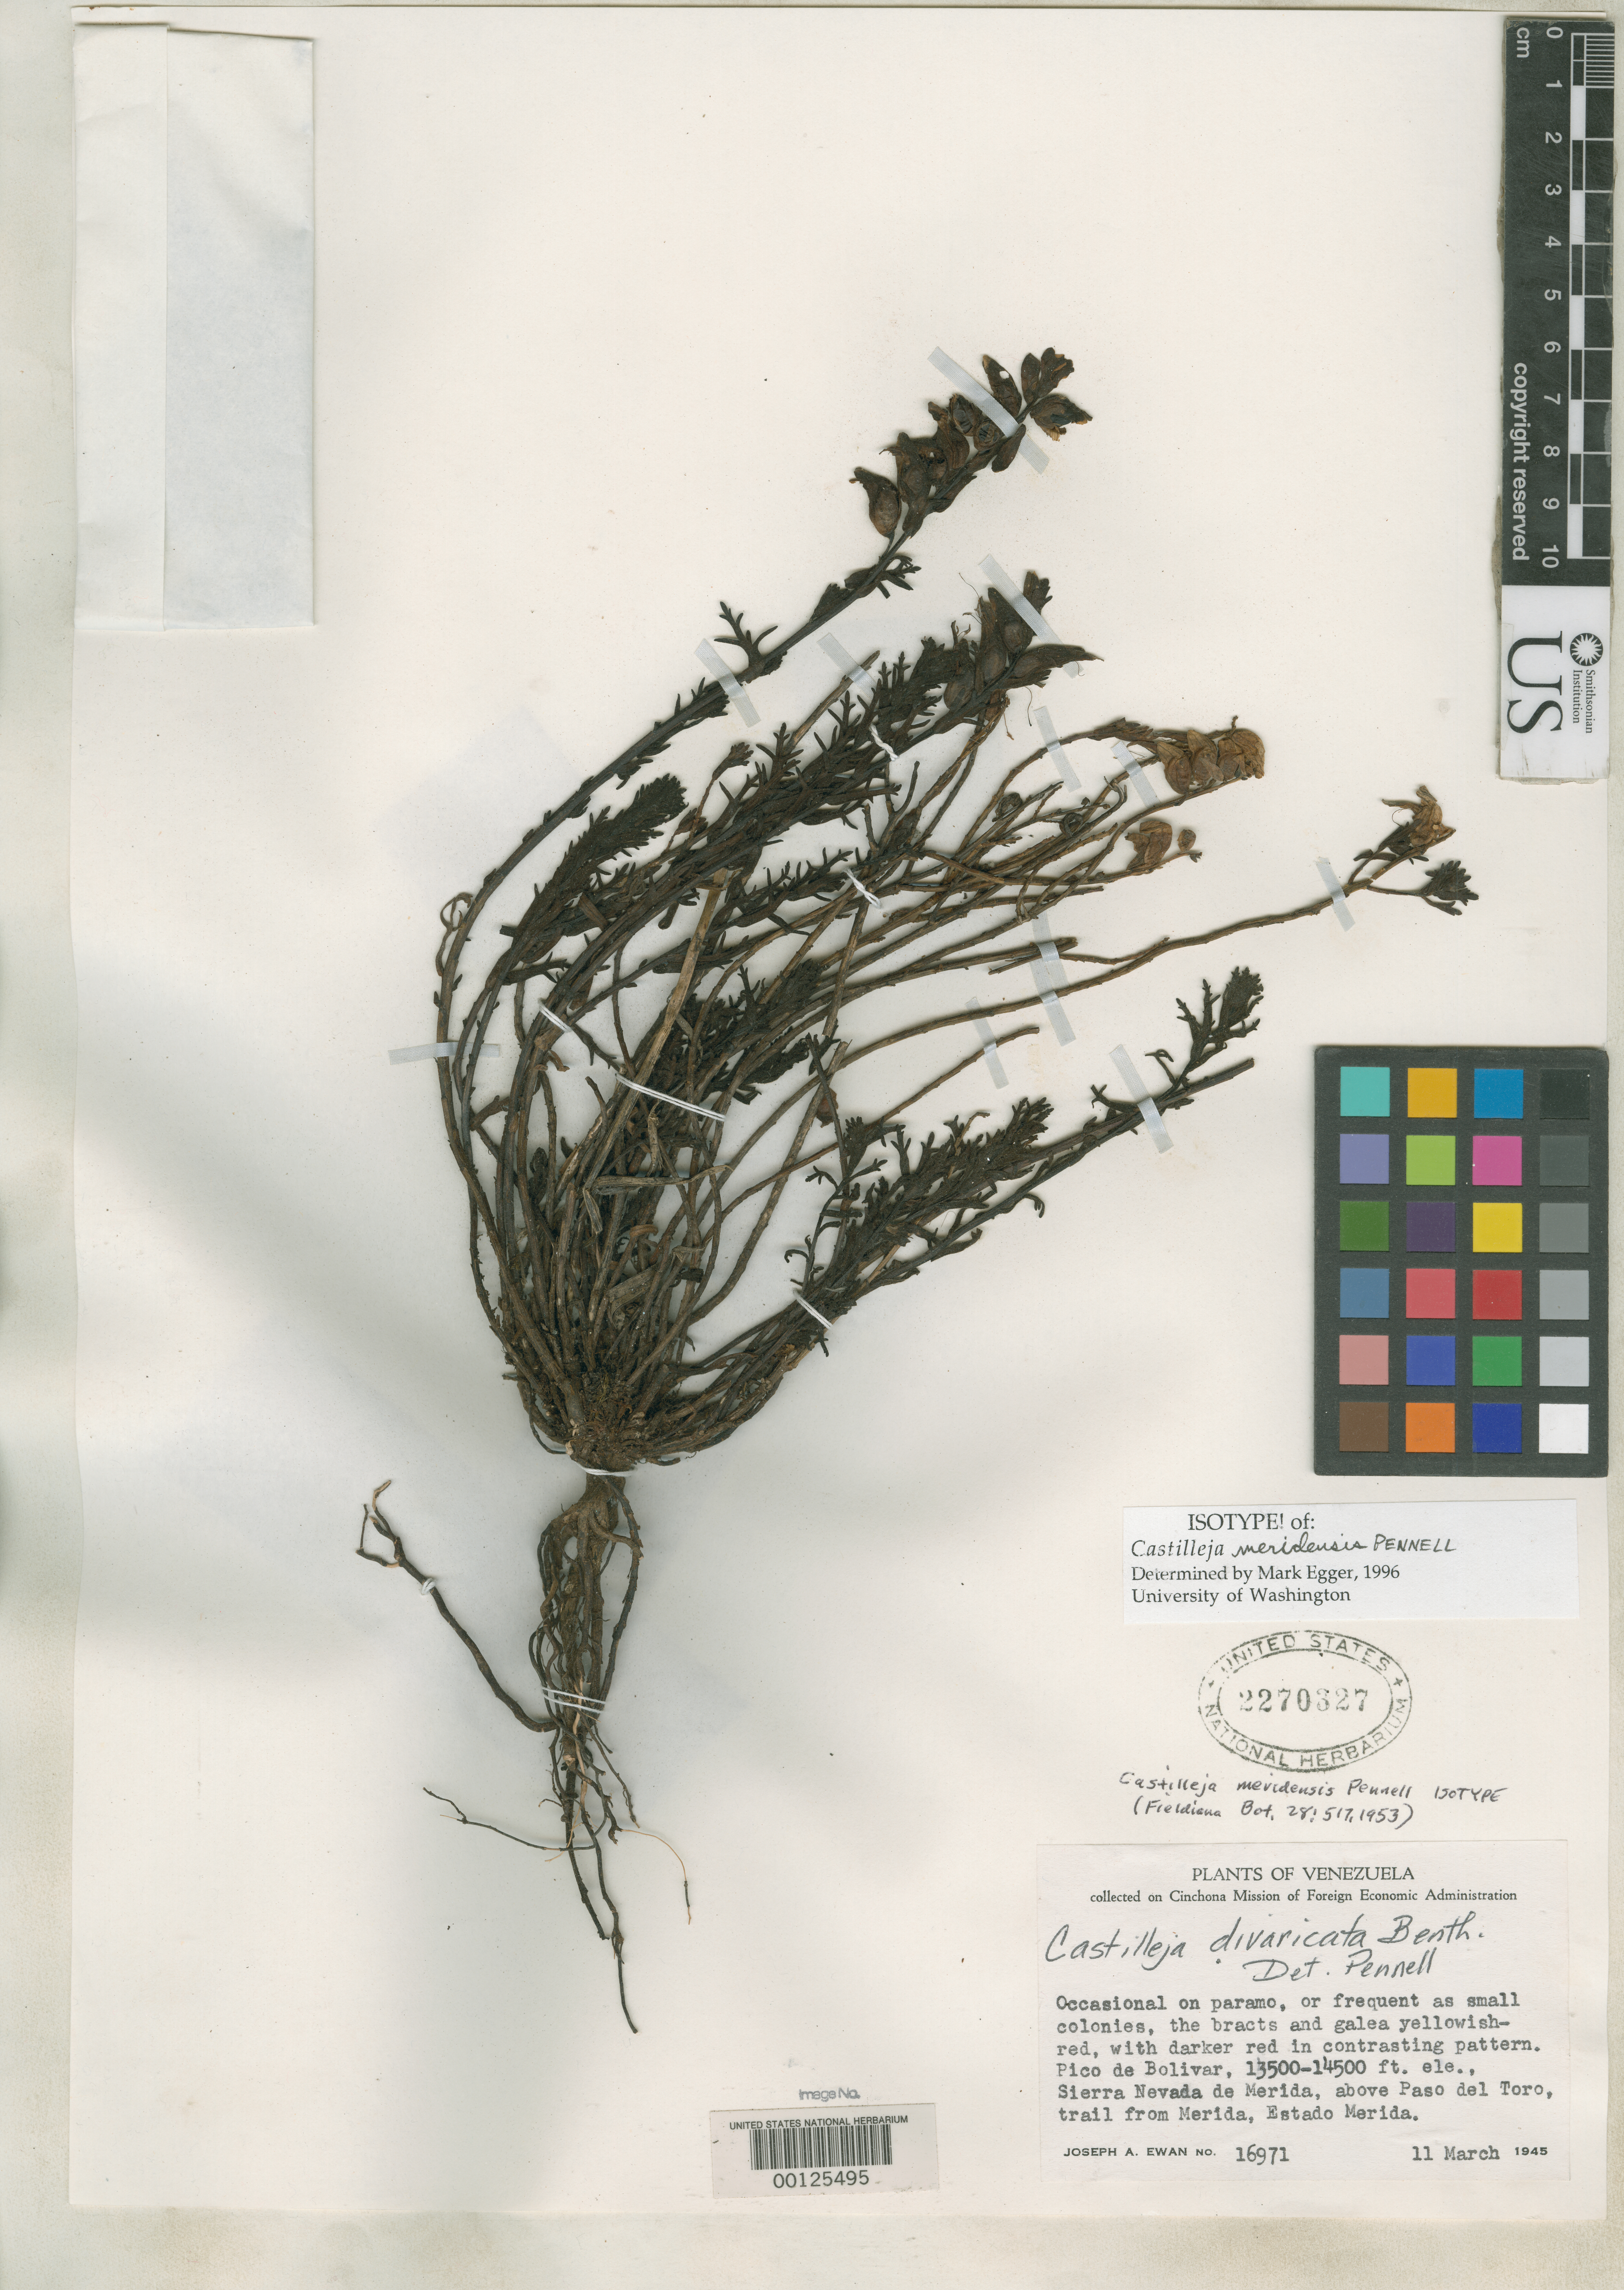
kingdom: Plantae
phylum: Tracheophyta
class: Magnoliopsida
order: Lamiales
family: Orobanchaceae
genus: Castilleja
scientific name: Castilleja meridensis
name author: Pennell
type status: Isotype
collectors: J. A. Ewan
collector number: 16971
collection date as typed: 11 Mar 1945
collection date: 1945-03-11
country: Venezuela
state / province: Mérida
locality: Pico de Bolivar, Sierra Madre de Merida, above Paso del Toro, trail from Merida.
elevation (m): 4115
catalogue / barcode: US 2270327